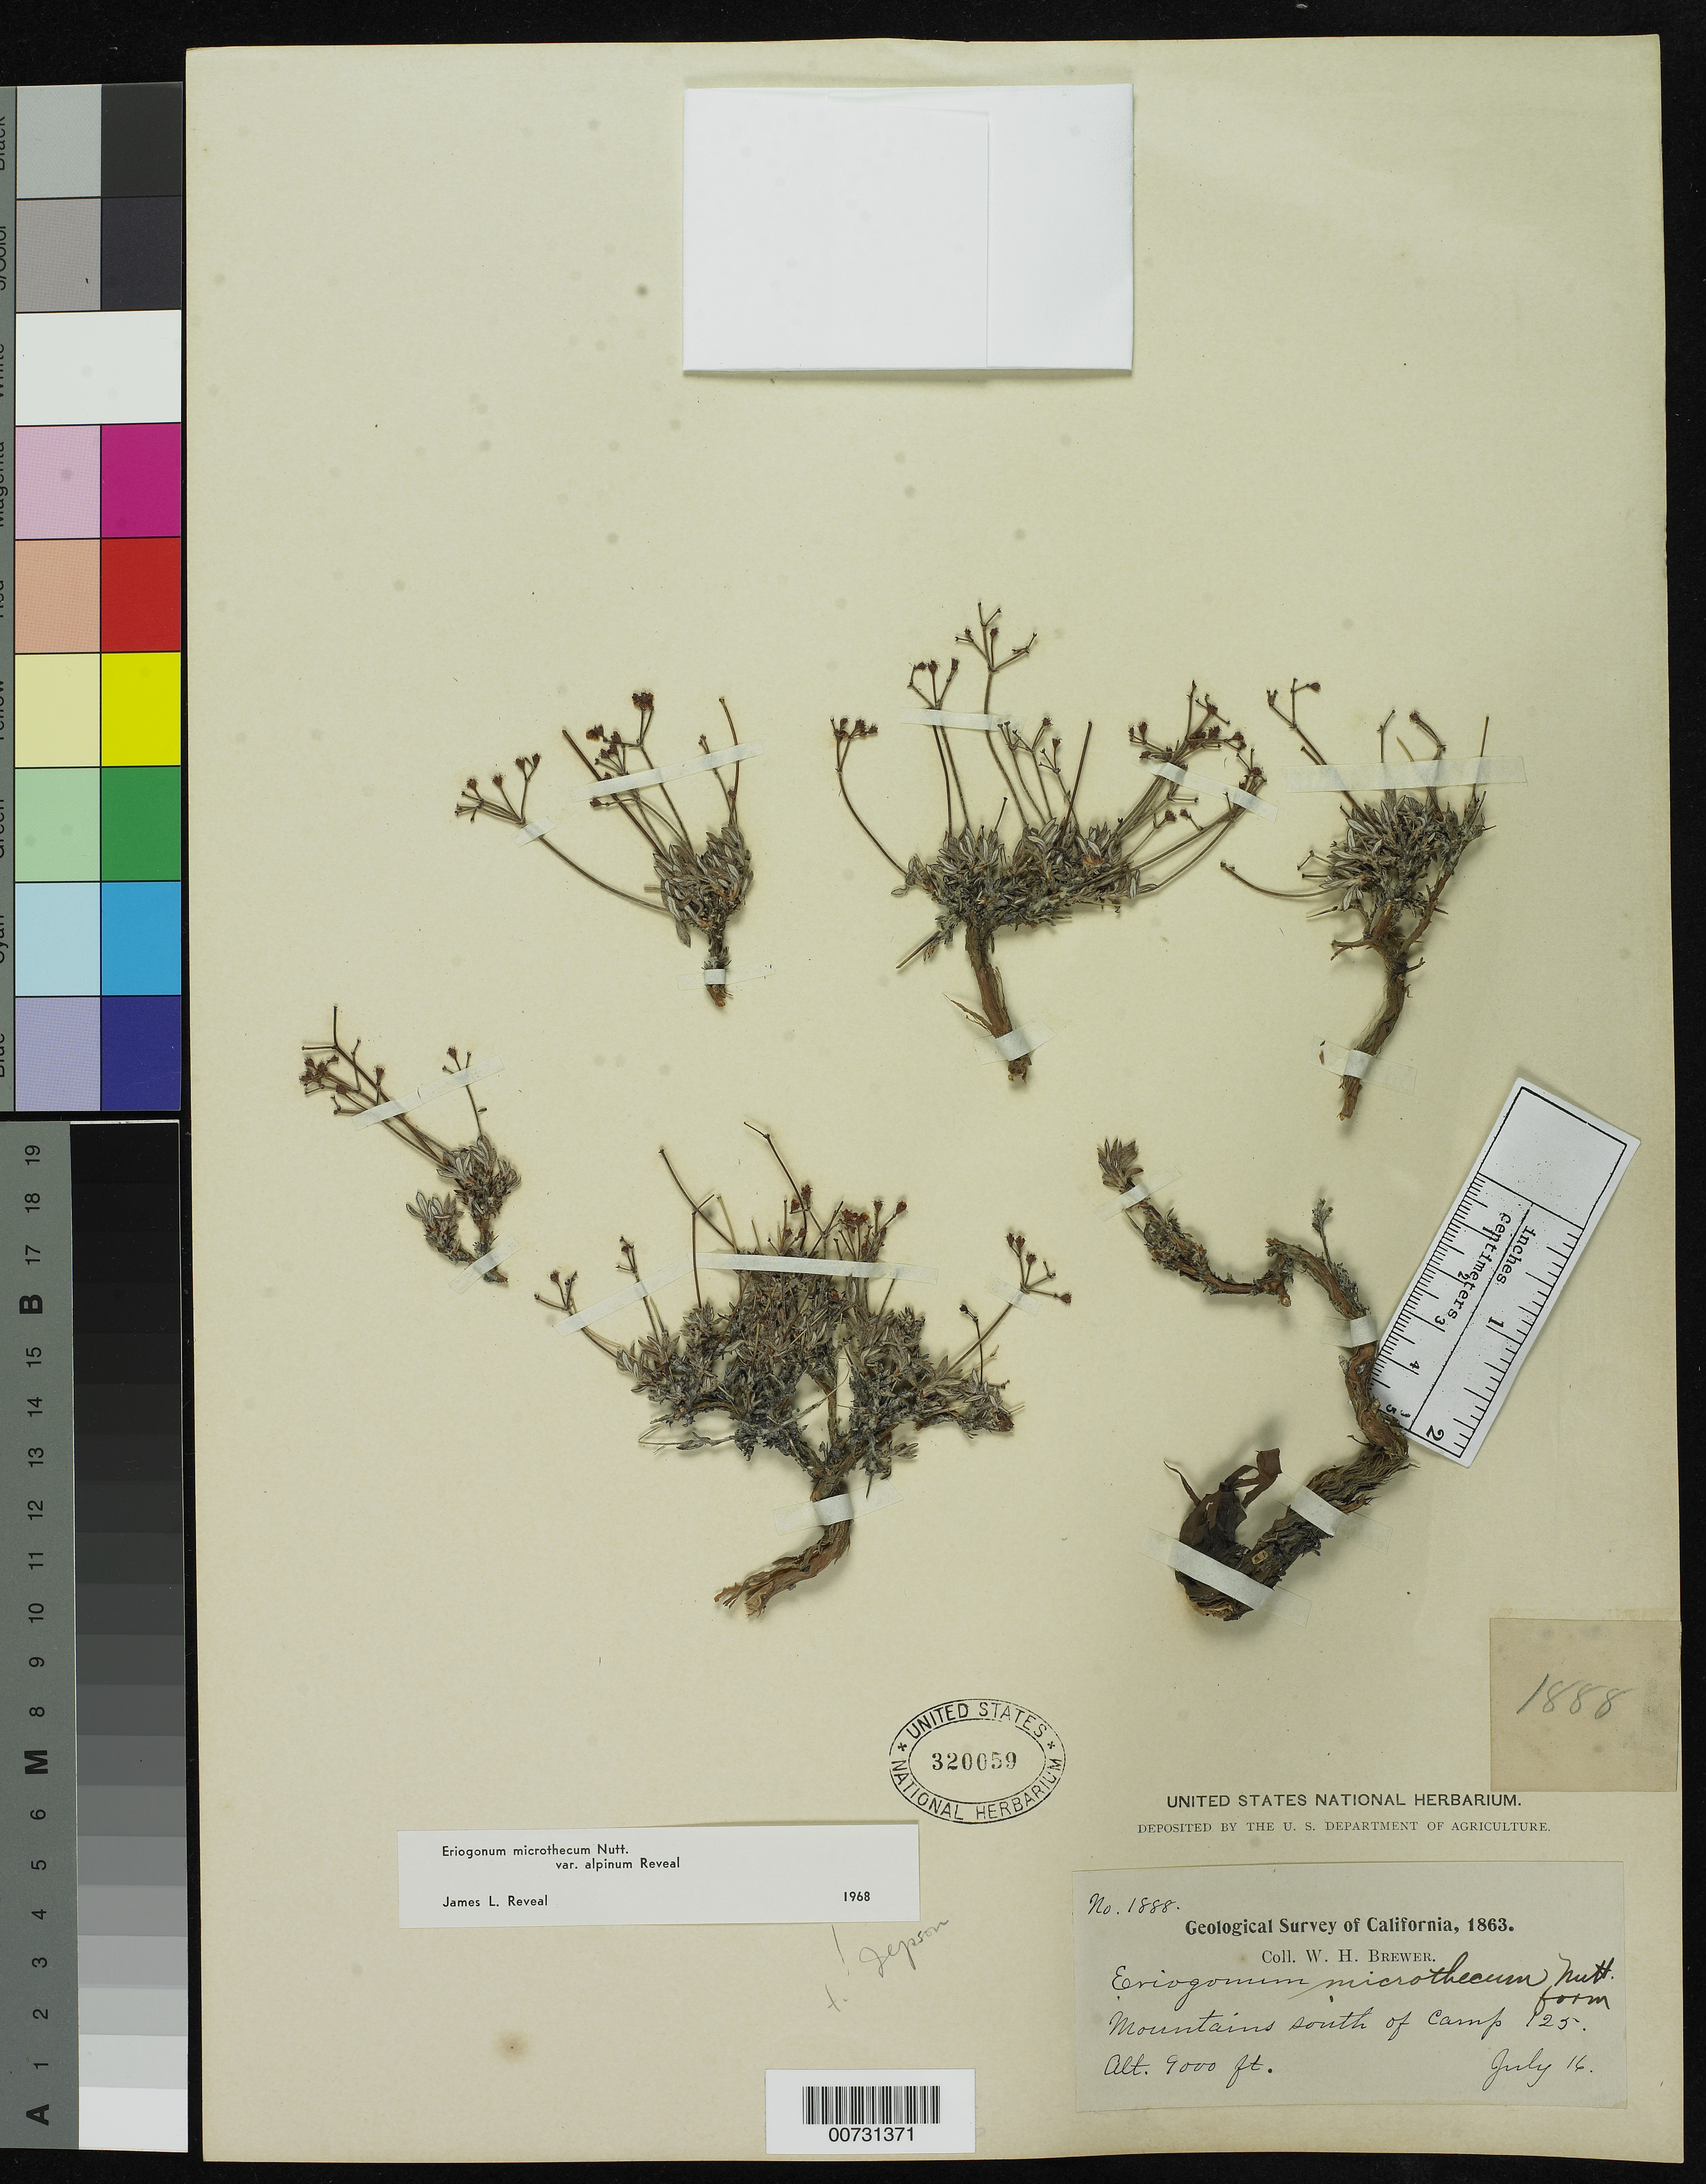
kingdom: Plantae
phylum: Tracheophyta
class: Magnoliopsida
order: Caryophyllales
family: Polygonaceae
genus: Eriogonum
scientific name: Eriogonum microtheca var. alpinum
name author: Reveal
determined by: Reveal, J. L.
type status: Holotype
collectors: W. H. Brewer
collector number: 1888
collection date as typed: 16 Jul 1863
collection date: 1863-07-16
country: United States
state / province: California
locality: Mountains south of Camp 125.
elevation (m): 2743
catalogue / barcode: US 320059